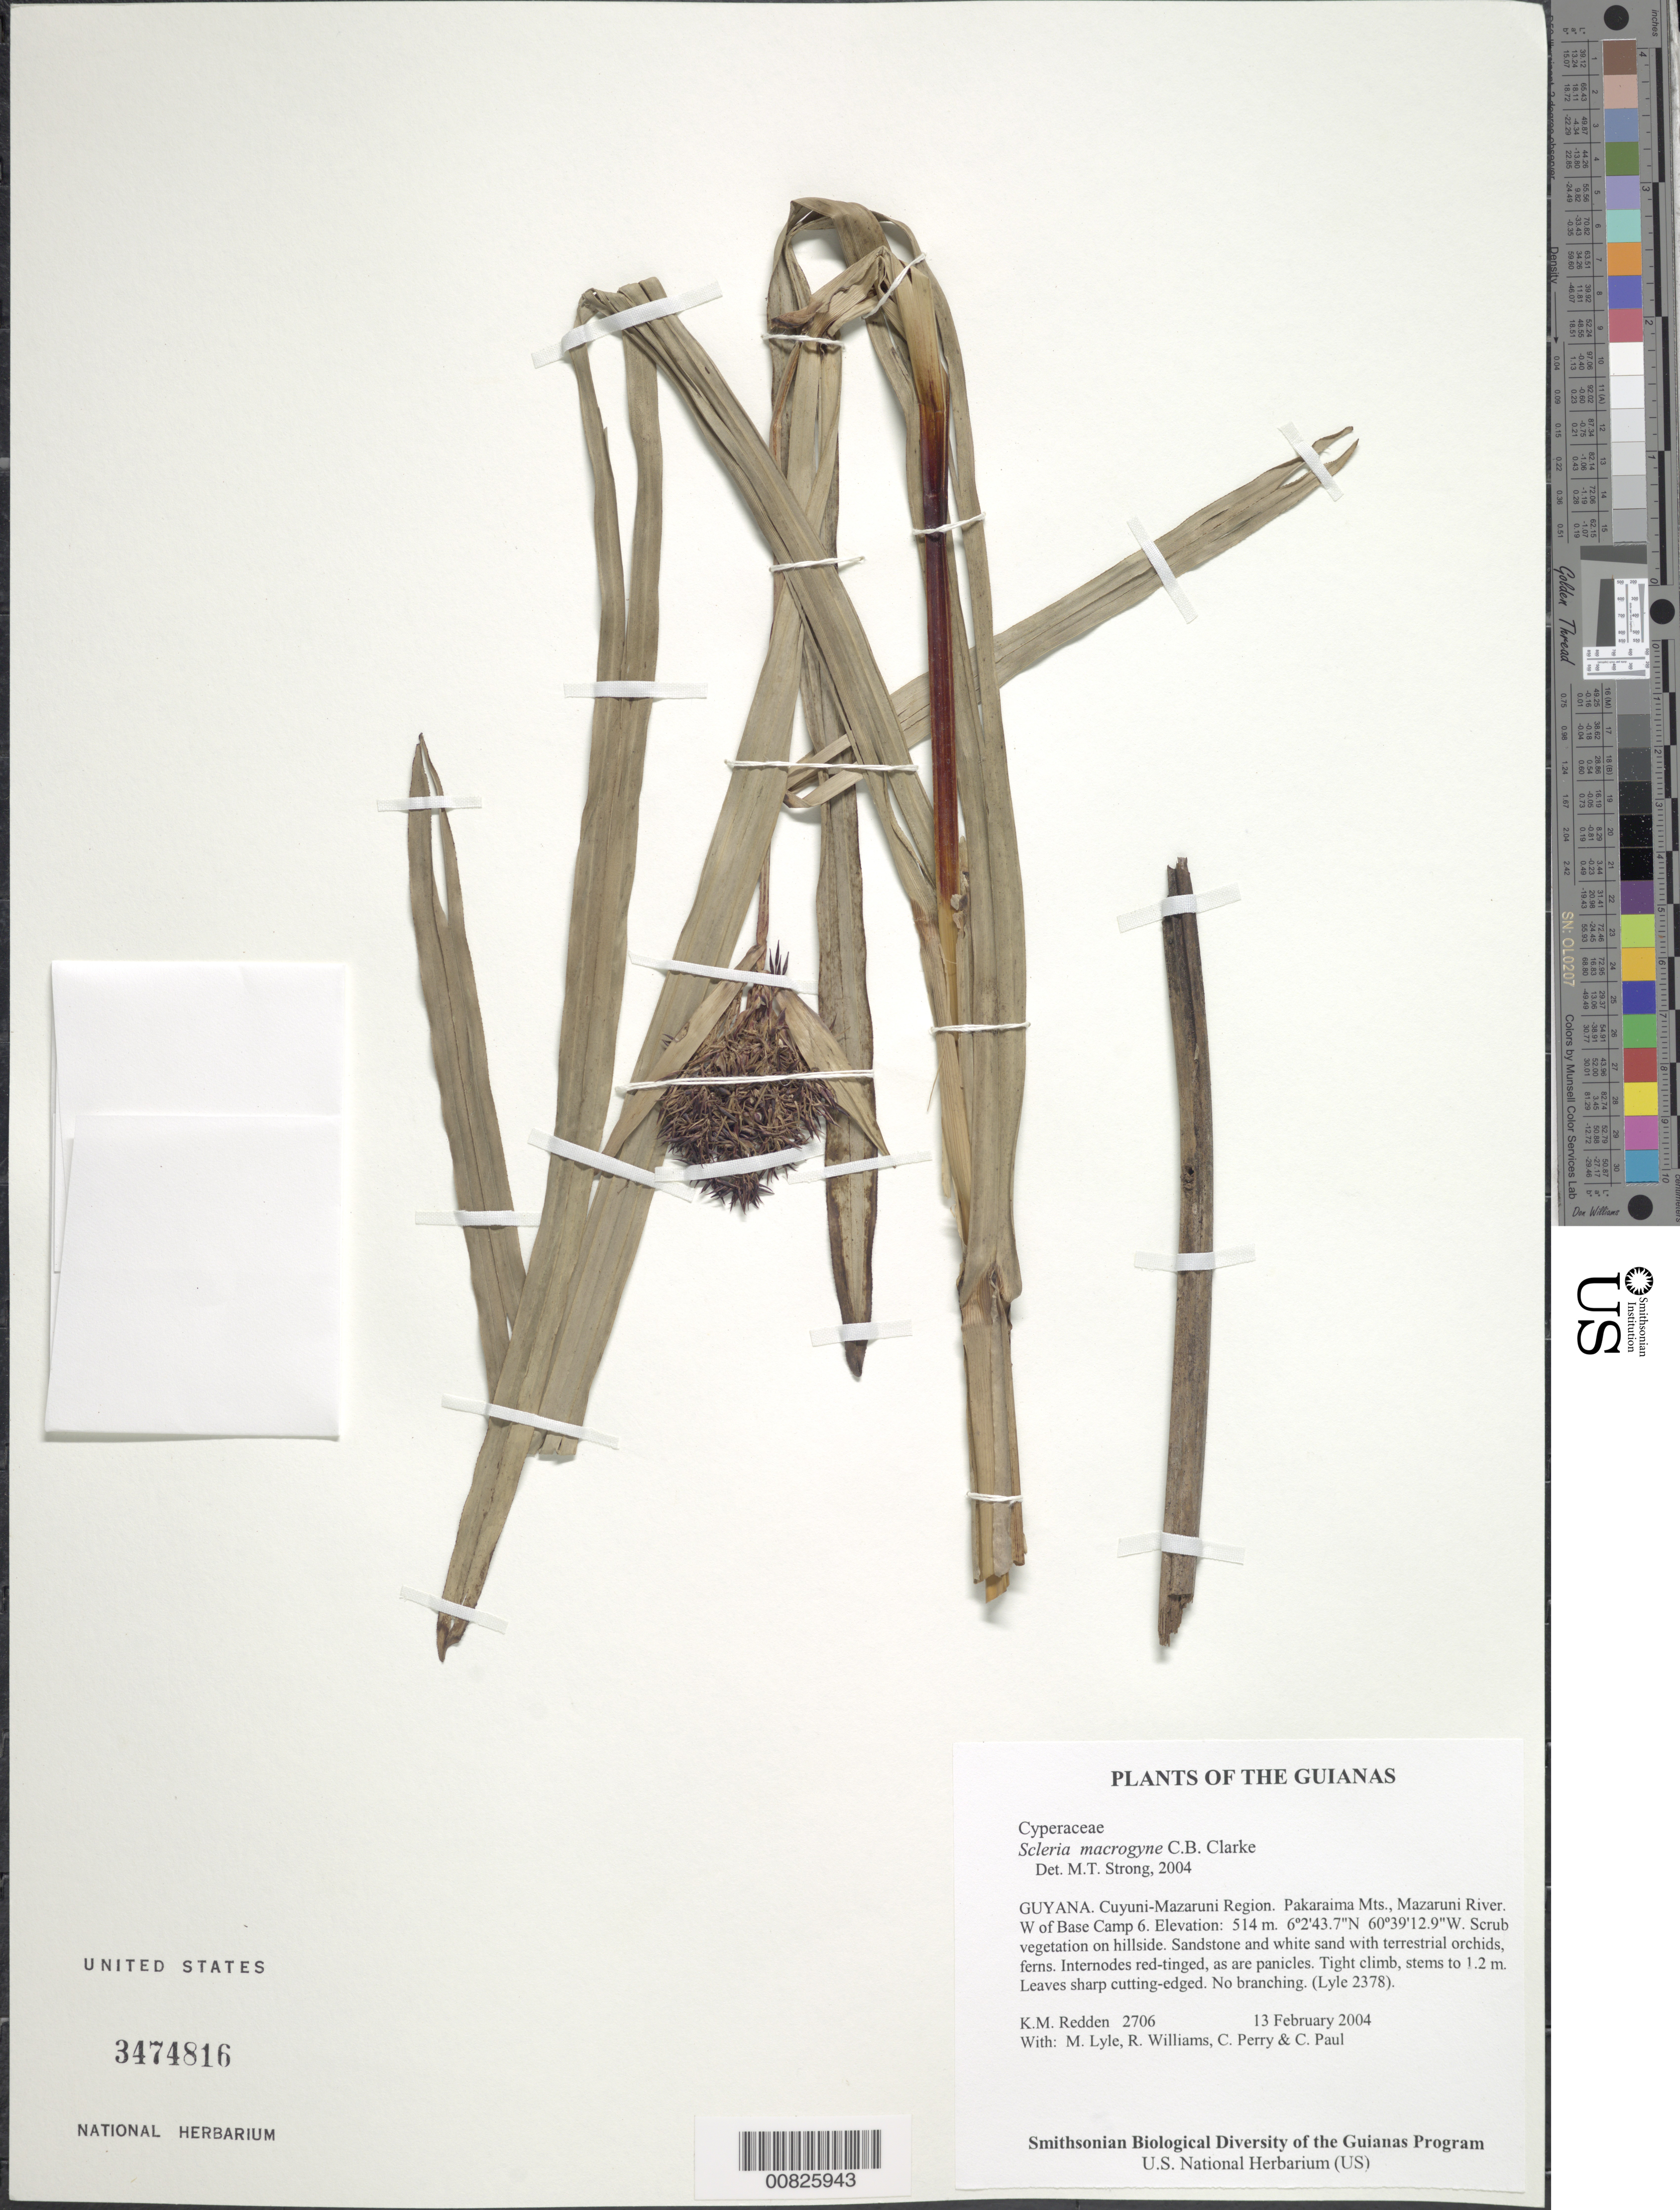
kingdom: Plantae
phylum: Tracheophyta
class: Liliopsida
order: Poales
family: Cyperaceae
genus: Scleria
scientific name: Scleria macrogyne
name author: C.B. Clarke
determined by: Strong, M. T., (US), Smithsonian Institution - National Museum of Natural History (UNITED STATES)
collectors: K. M. Redden, M. Lyle, R. Williams, C. Perry & C. Paul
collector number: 2706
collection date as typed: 13 February 2004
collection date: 2004-02-13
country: Guyana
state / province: Cuyuni-Mazaruni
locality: Pakaraima Mts., Mazaruni River. W of Base Camp 6.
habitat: Scrub vegetation on hillside. Sandstone and white sand with terrestrial orchids, ferns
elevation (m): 514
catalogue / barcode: US 3474816